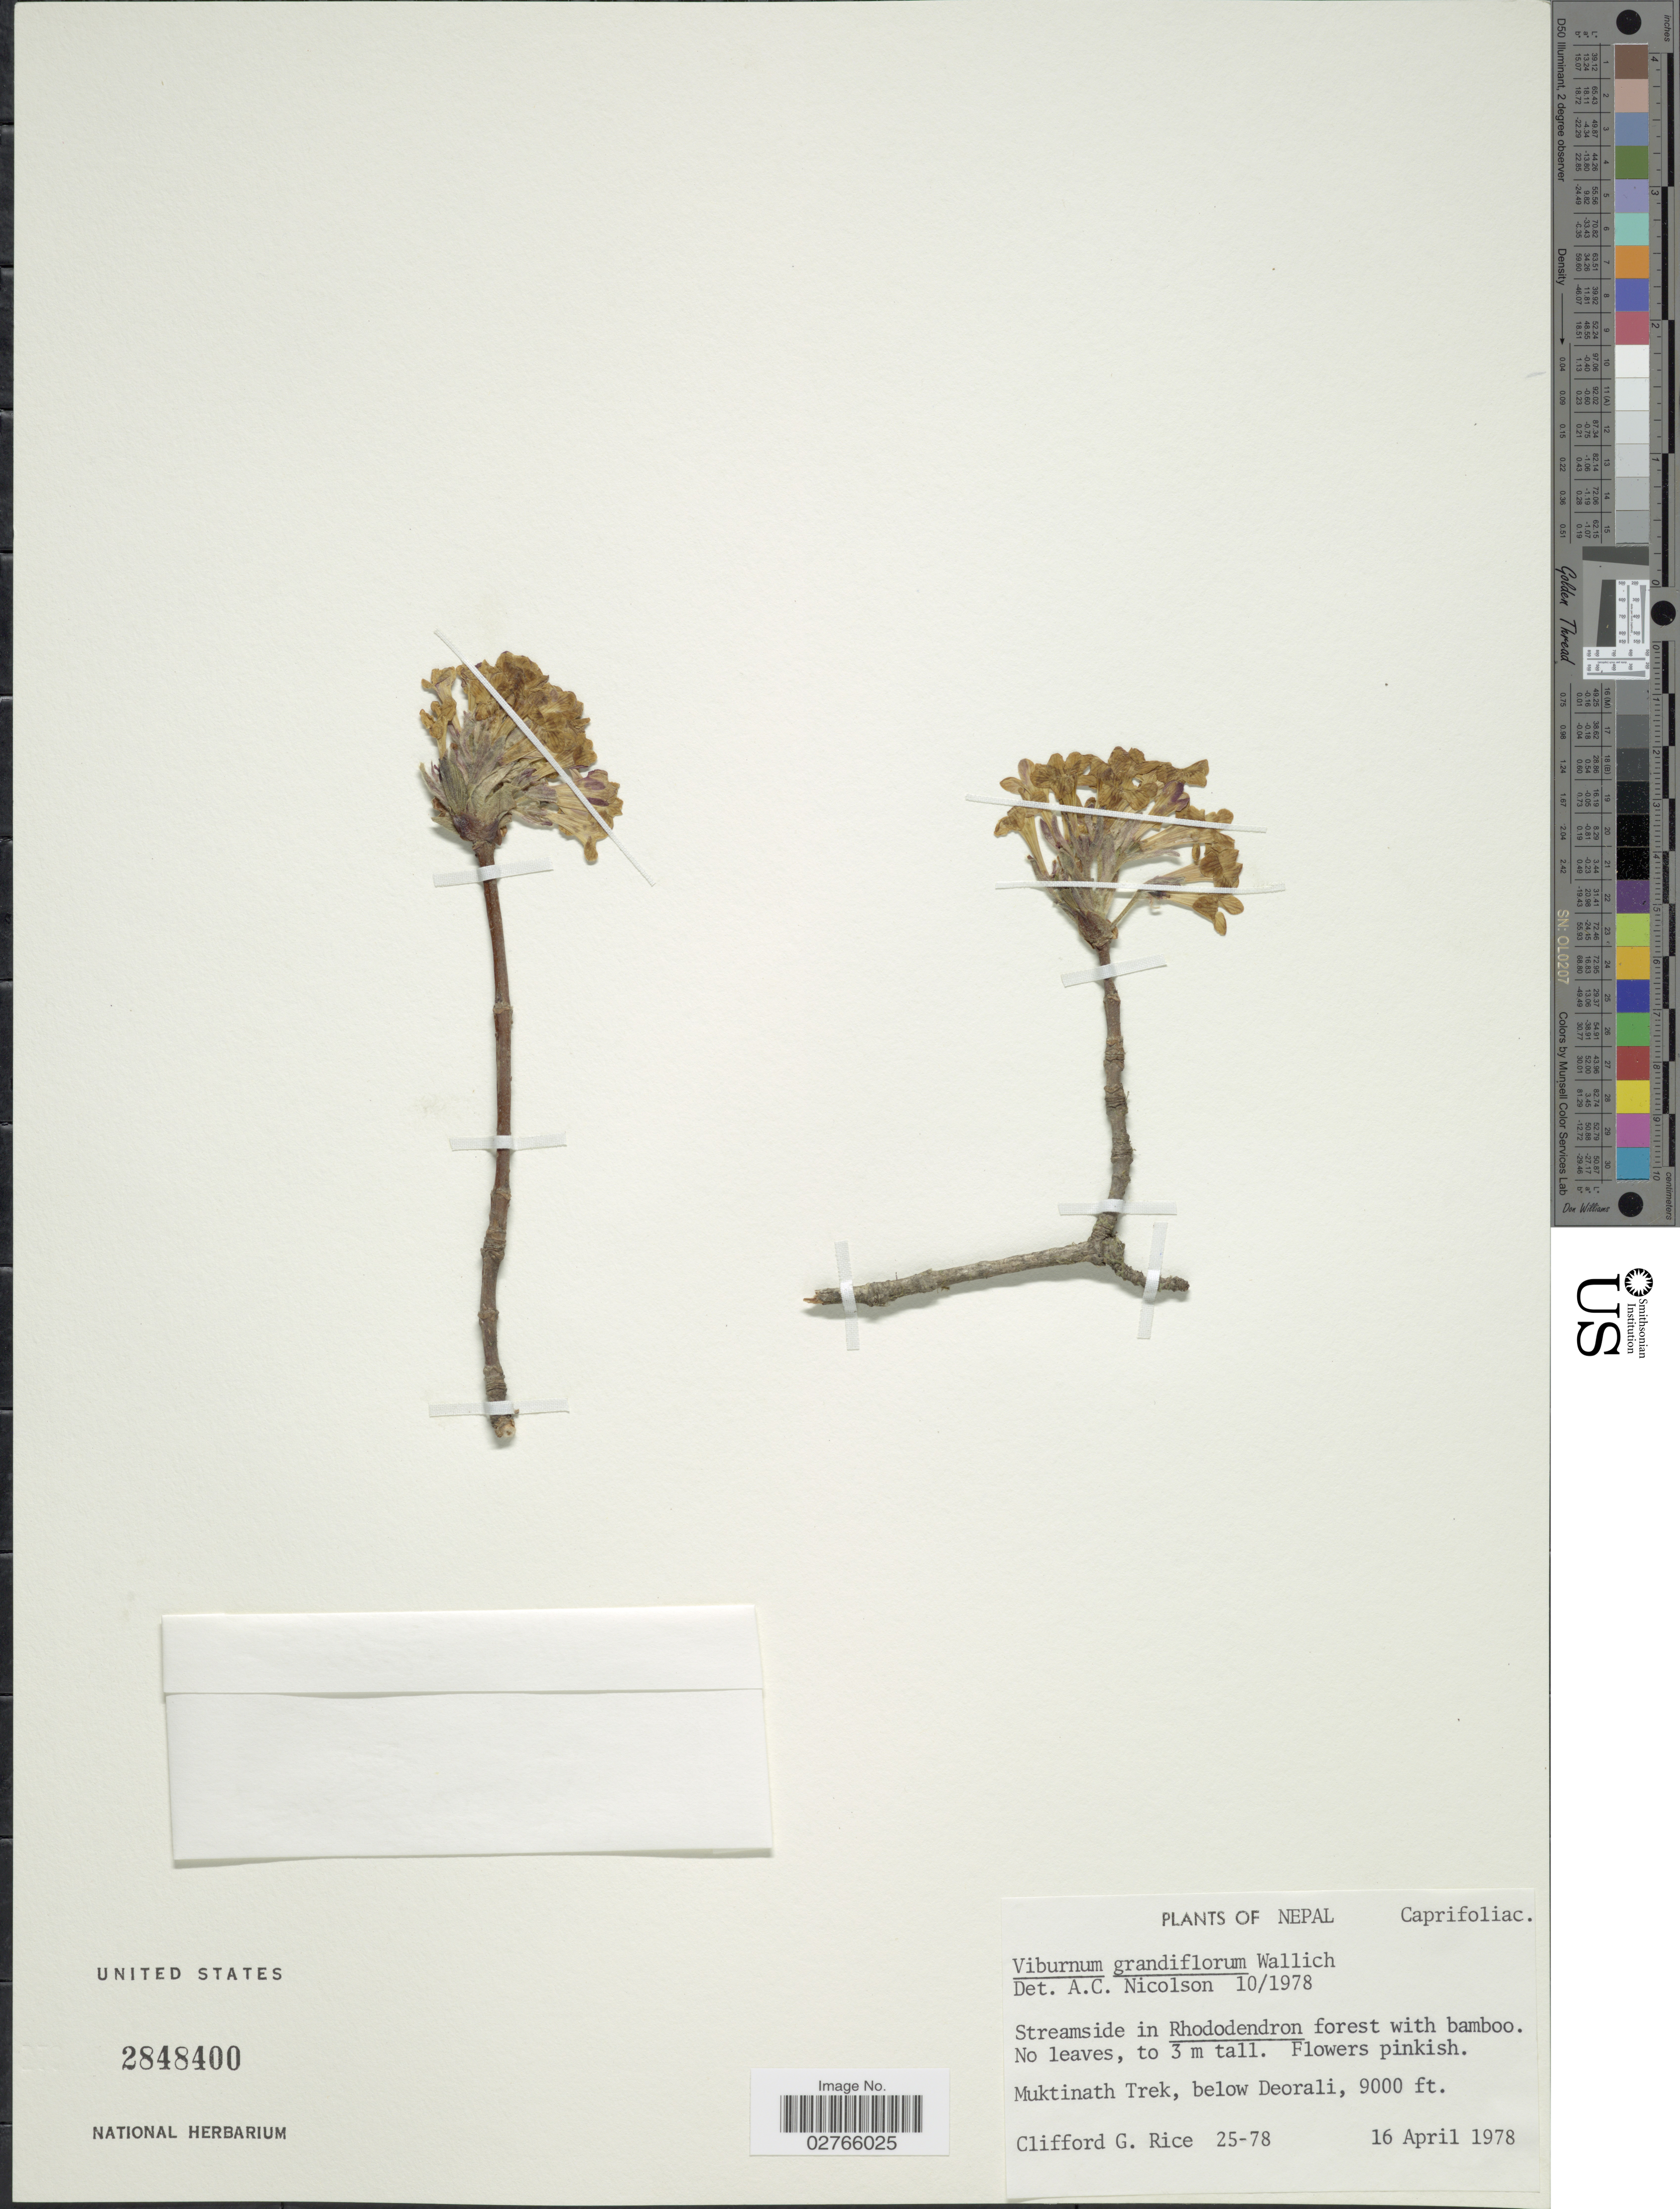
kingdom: Plantae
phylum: Tracheophyta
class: Magnoliopsida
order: Dipsacales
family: Viburnaceae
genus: Viburnum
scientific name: Viburnum grandiflorum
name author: Wall. ex DC.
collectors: C. G. Rice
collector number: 25-78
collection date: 1978-04-16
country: Nepal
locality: Muktinath Trek, below Deorali.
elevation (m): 2743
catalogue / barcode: US 2848400